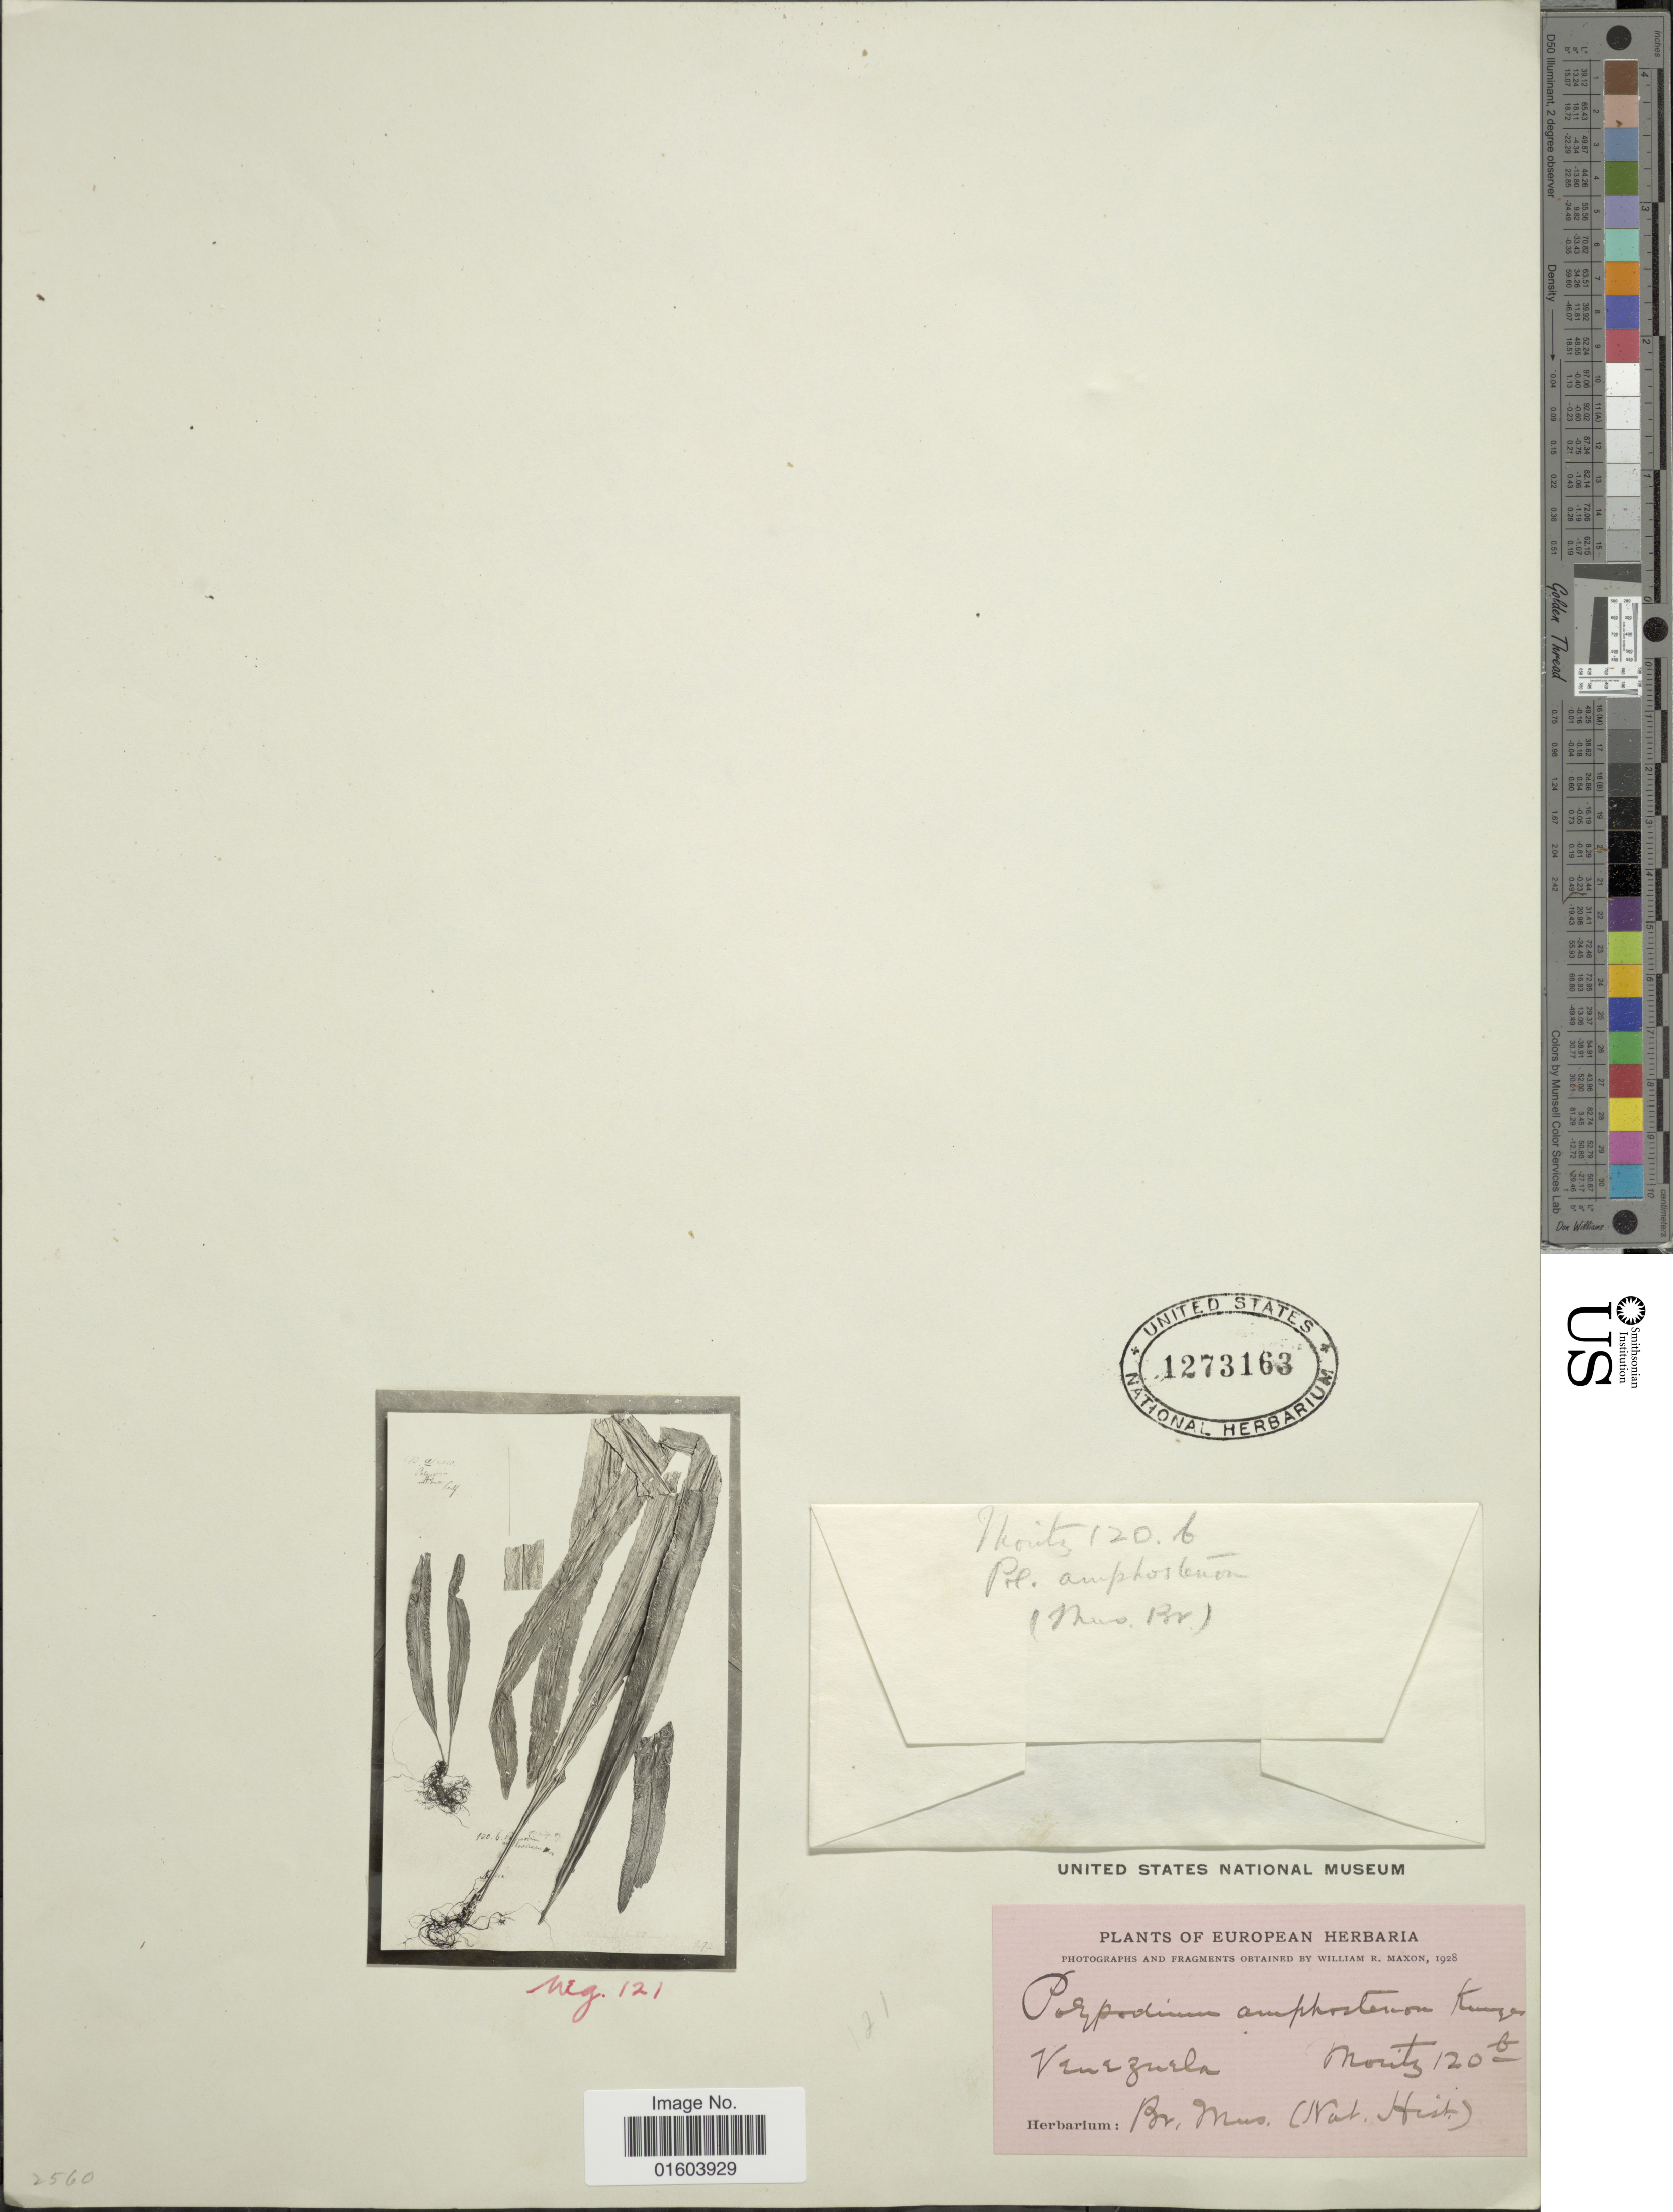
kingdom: Plantae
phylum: Tracheophyta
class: Polypodiopsida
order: Polypodiales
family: Polypodiaceae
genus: Campyloneurum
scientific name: Campyloneurum amphostenon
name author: (Kunze ex Klotzsch) Fée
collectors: Moritz, --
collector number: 120b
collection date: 1928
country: Venezuela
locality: Venezuela.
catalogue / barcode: US 1273163